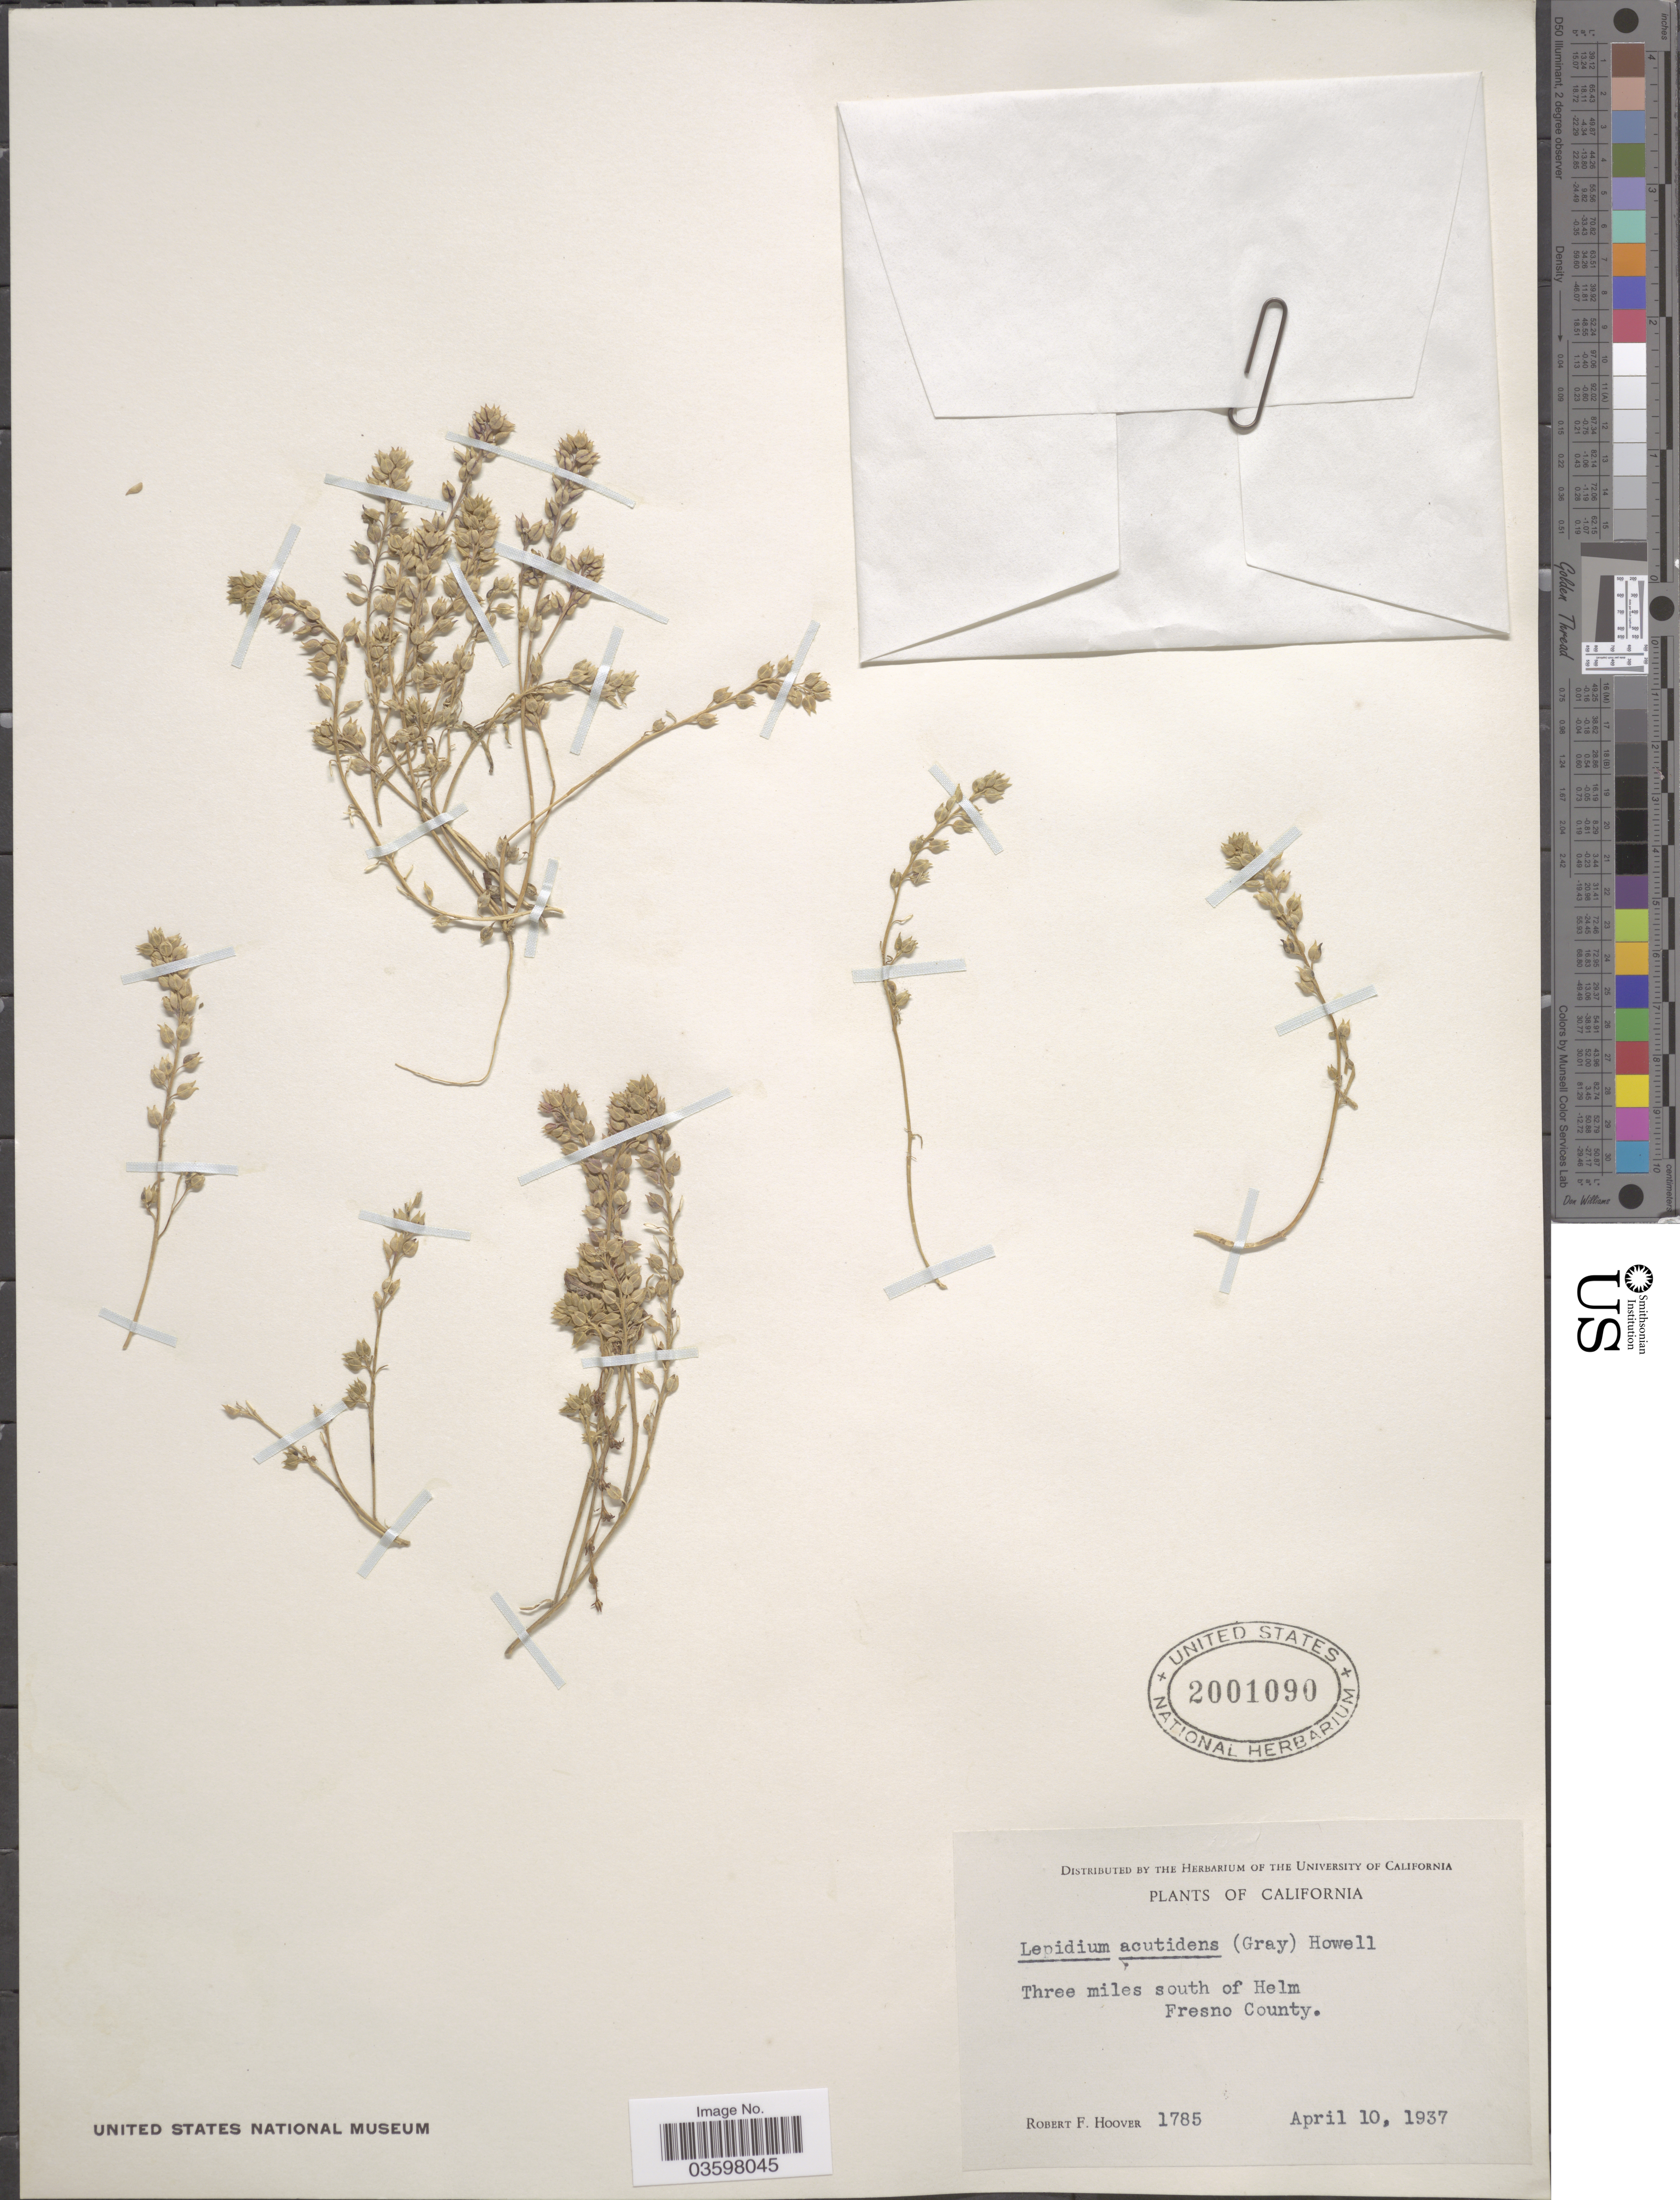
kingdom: Plantae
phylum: Tracheophyta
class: Magnoliopsida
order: Brassicales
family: Brassicaceae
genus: Lepidium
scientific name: Lepidium acutidens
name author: (A. Gray) Howell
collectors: R. F. Hoover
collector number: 1785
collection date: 1937-04-10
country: United States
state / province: California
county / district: Fresno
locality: Three miles south of Helm, Fresno County.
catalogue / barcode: US 2001090